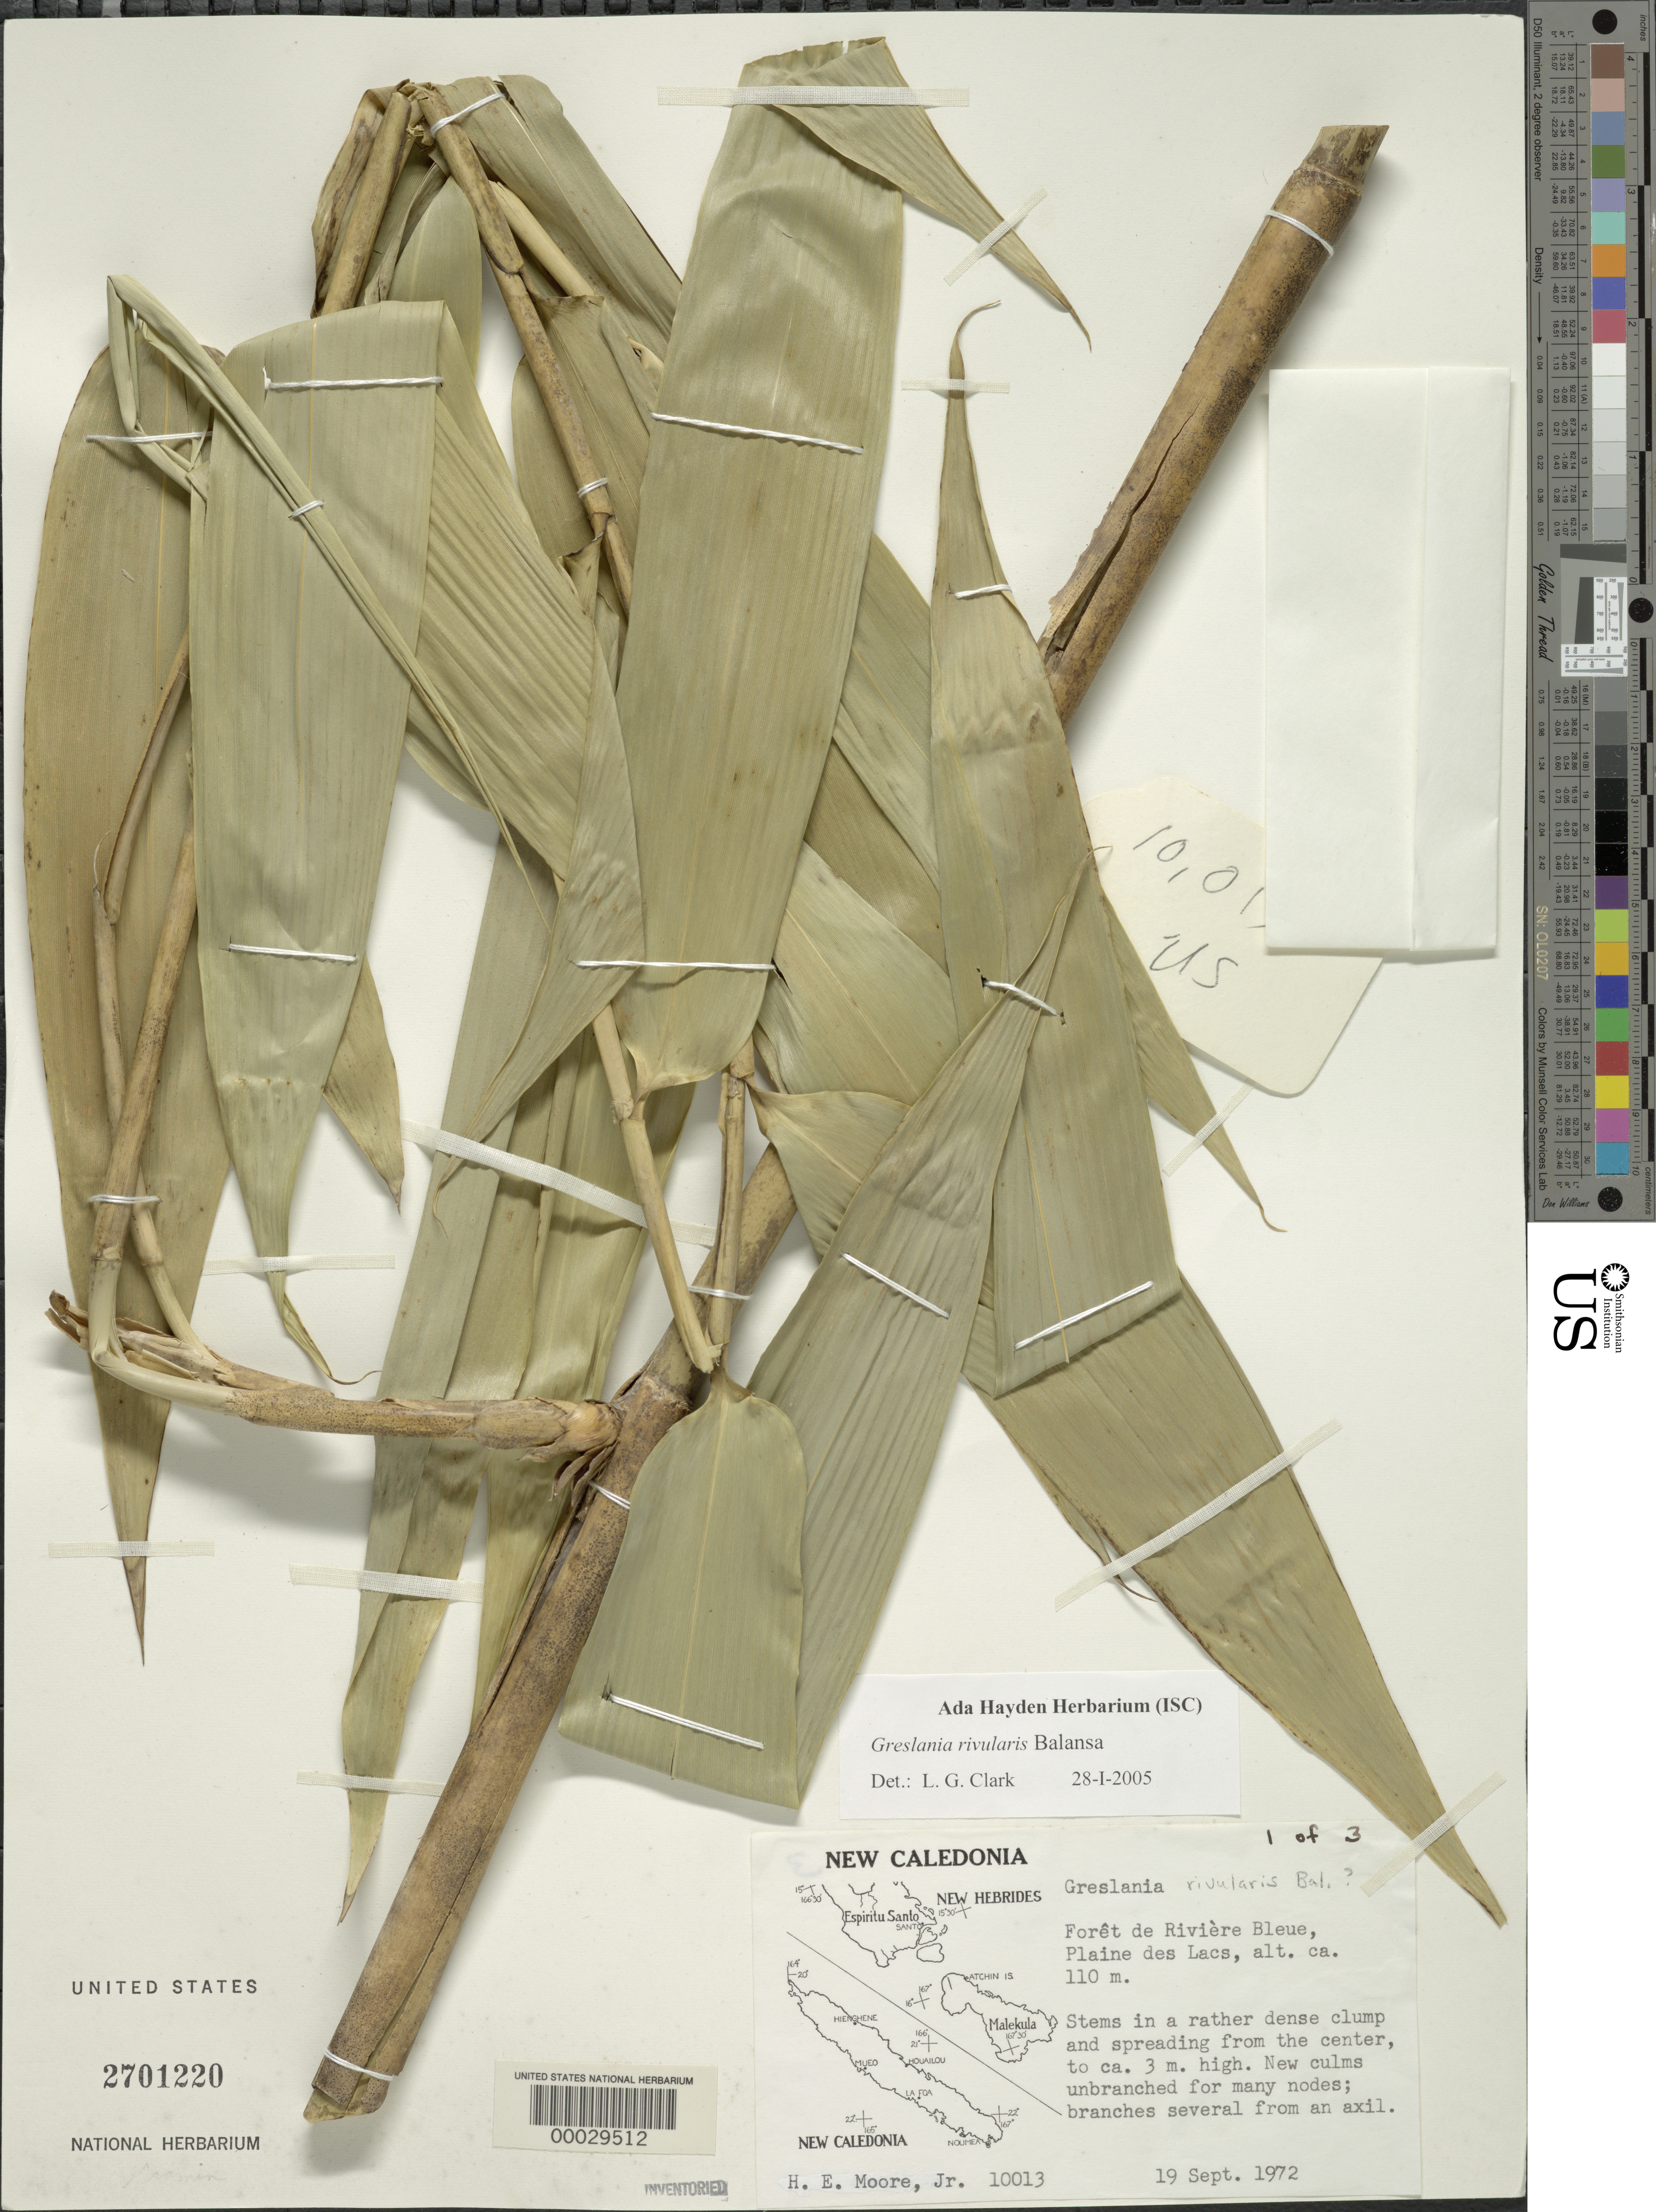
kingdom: Plantae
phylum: Tracheophyta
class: Liliopsida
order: Poales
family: Poaceae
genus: Greslania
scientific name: Greslania rivularis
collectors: H. E. Moore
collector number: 10013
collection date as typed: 19 Sep 1972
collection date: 1972-09-19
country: New Caledonia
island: New Caledonia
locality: Foret de Riviere Bleue, Plaine des Lacs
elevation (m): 110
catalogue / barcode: US 2701220